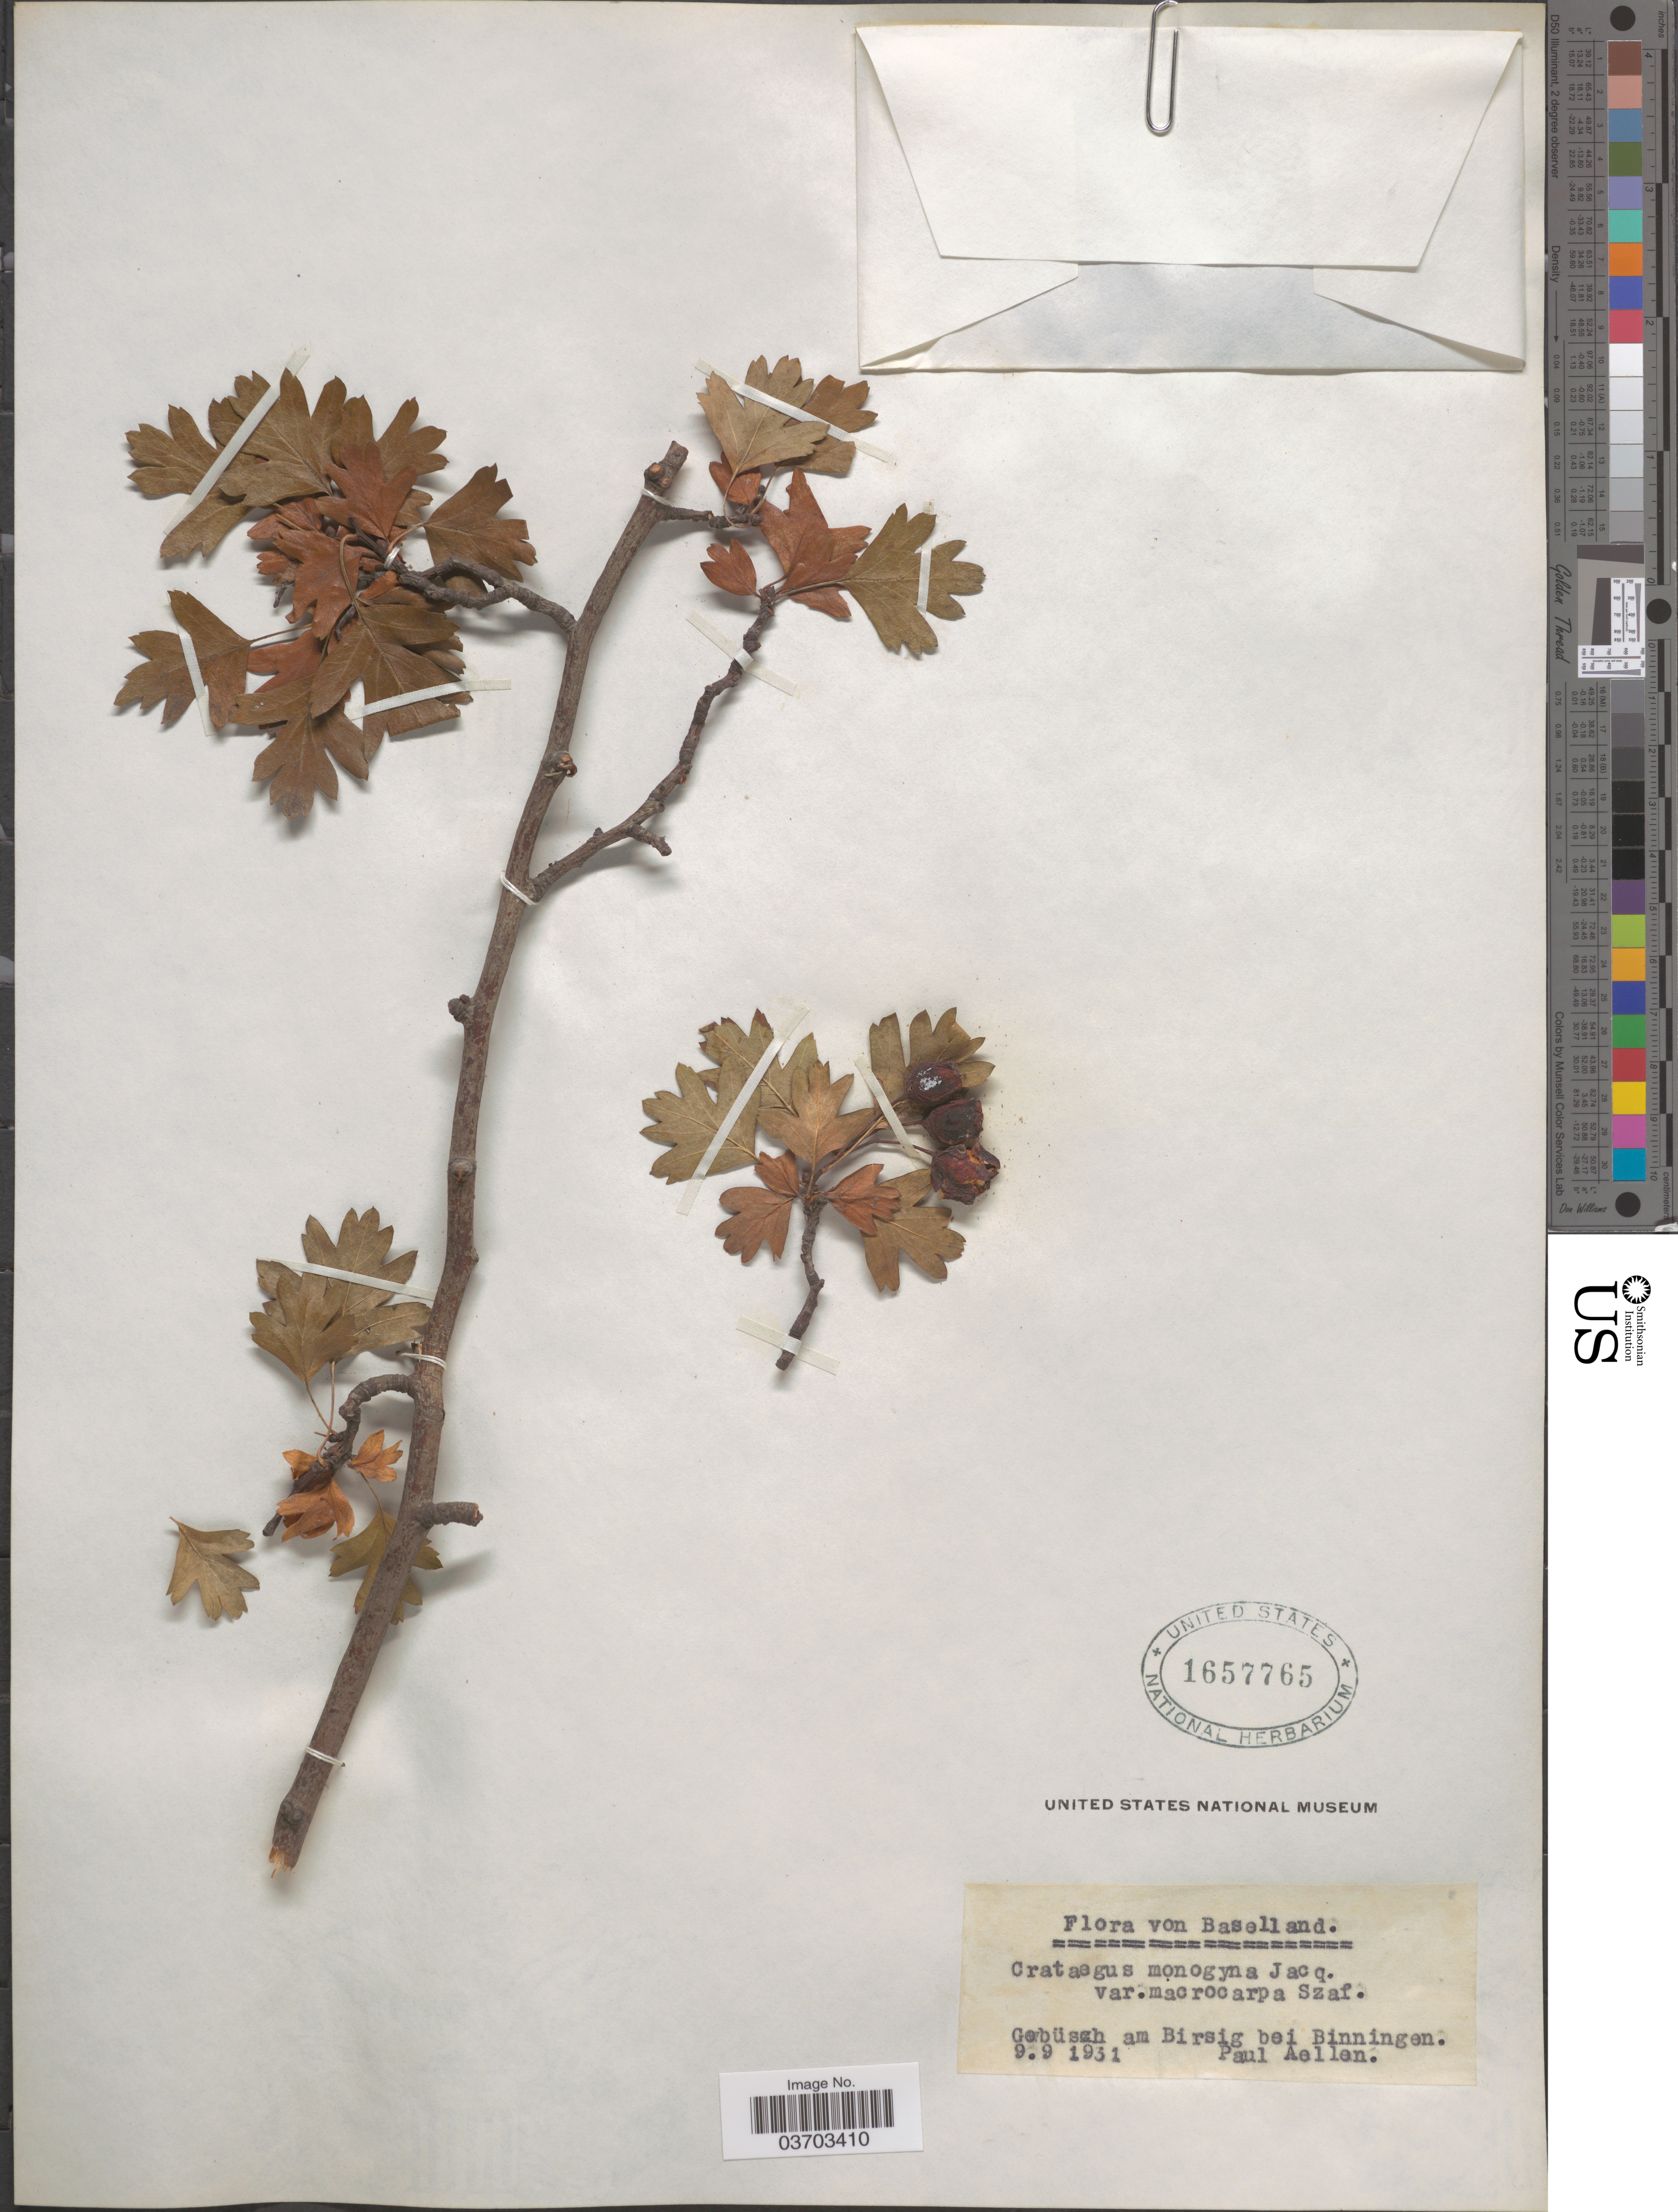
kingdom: Plantae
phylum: Tracheophyta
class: Magnoliopsida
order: Rosales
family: Rosaceae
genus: Crataegus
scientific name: Crataegus monogyna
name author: Lindin.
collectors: P. Aellen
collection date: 1931-09-09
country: Switzerland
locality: Baselland. Gebüsch am Birsig bei Binningen.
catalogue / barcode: US 1657765